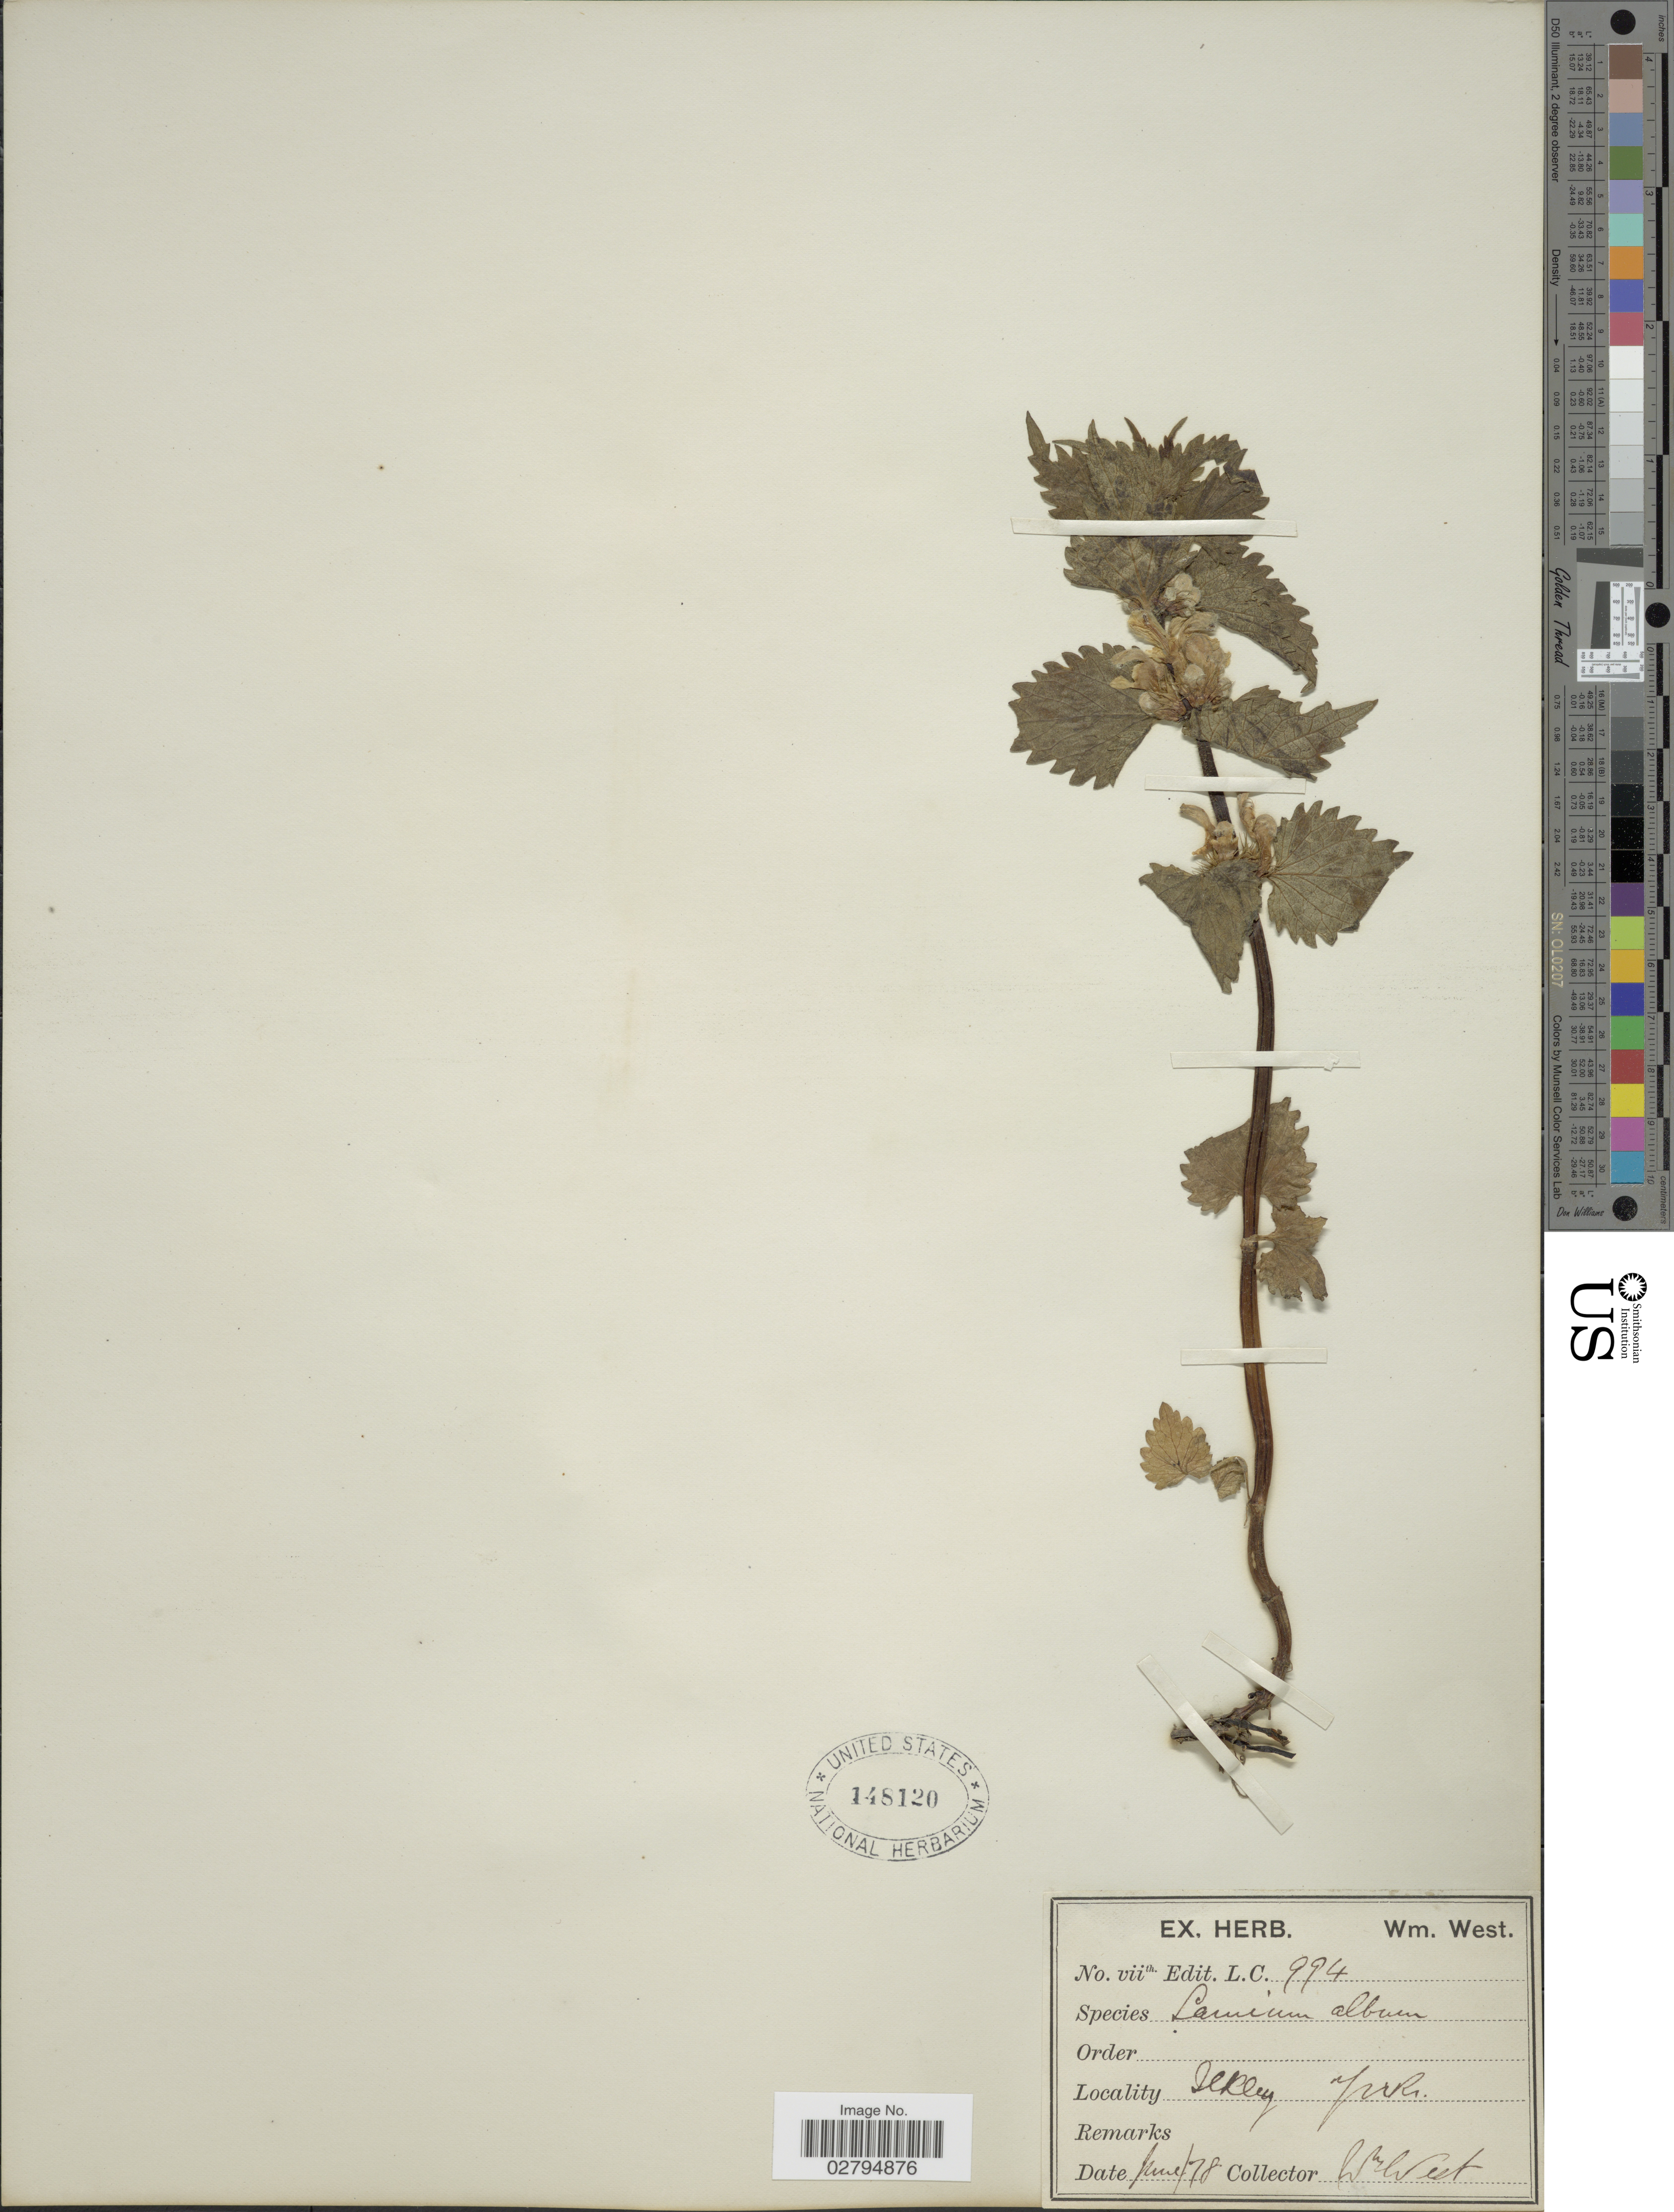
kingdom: Plantae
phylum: Tracheophyta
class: Magnoliopsida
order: Lamiales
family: Lamiaceae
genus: Lamium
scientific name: Lamium album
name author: L.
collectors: W. West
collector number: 994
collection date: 1878-06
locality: Tekley, Twp. [interpreted]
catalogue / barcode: US 148120